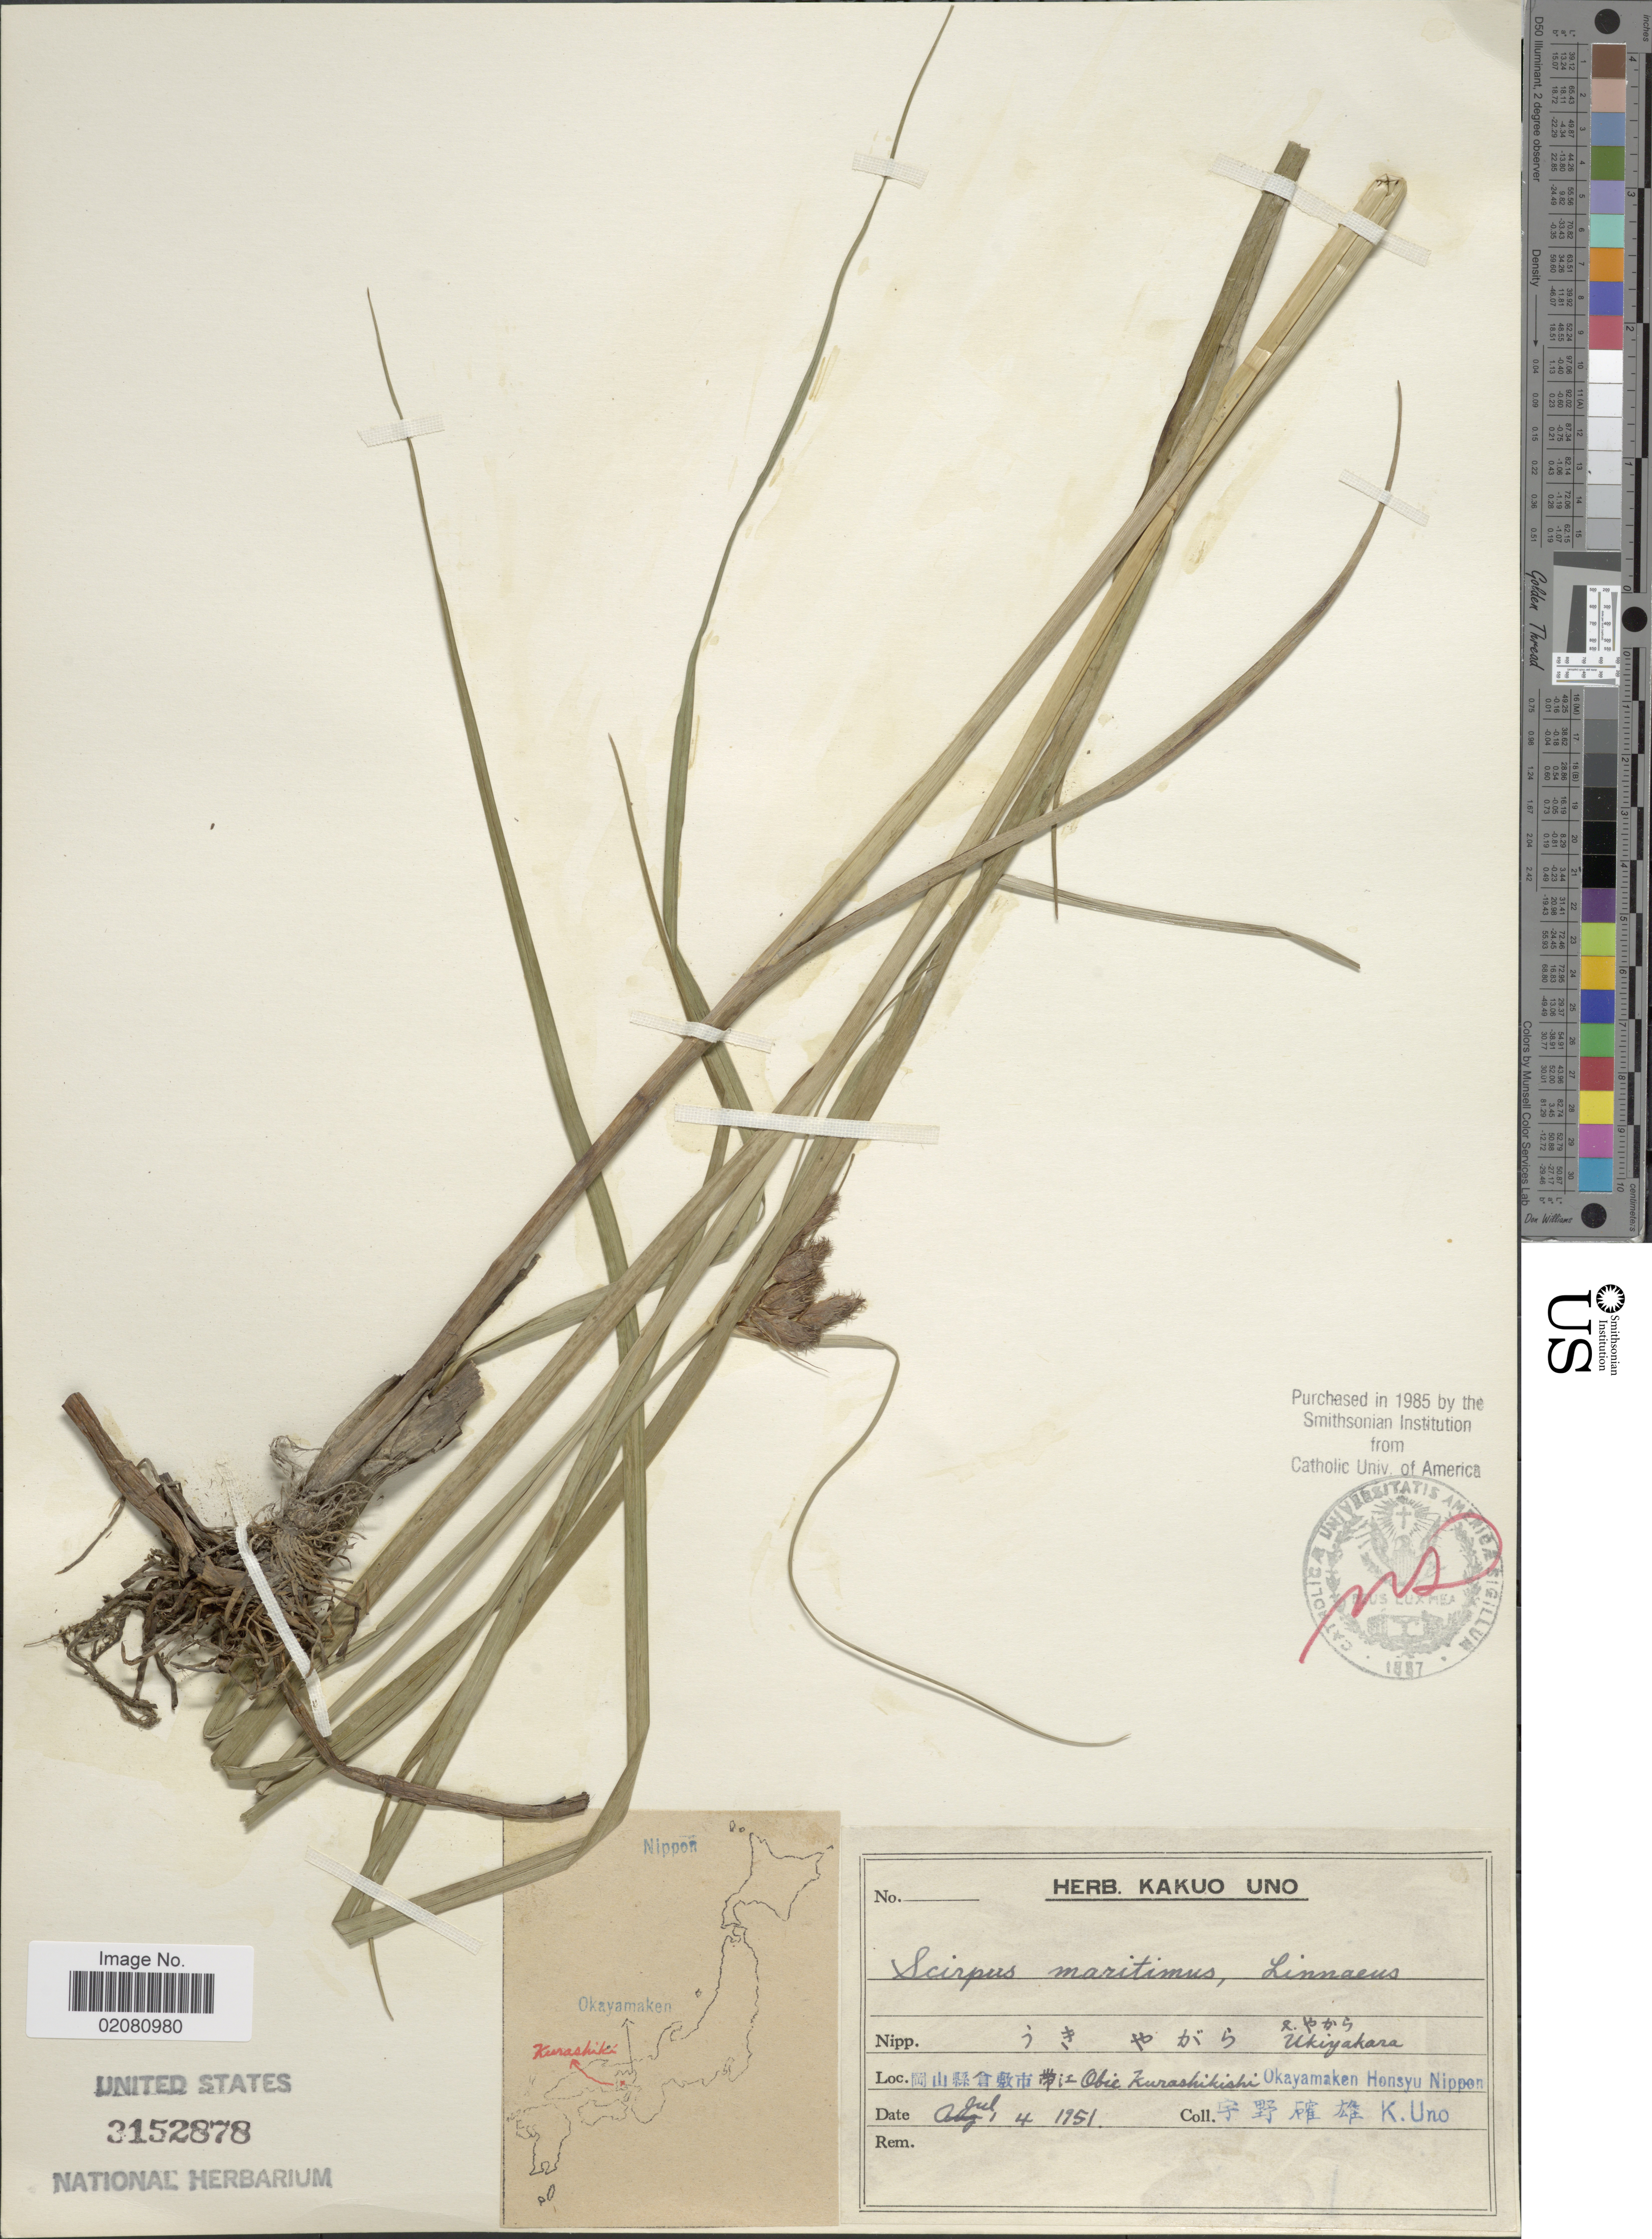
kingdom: Plantae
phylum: Tracheophyta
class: Liliopsida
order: Poales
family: Cyperaceae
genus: Bolboschoenus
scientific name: Bolboschoenus maritimus subsp. maritimus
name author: (L.) Palla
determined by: Strong, Mark T., (BOT), Smithsonian Institution - National Museum of Natural History (UNITED STATES)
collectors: K. Uno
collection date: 1951-08-04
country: Japan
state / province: Okayama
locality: Obie Kurashikishi, Okayamken, Honsyu, Nippon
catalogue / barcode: US 3152878